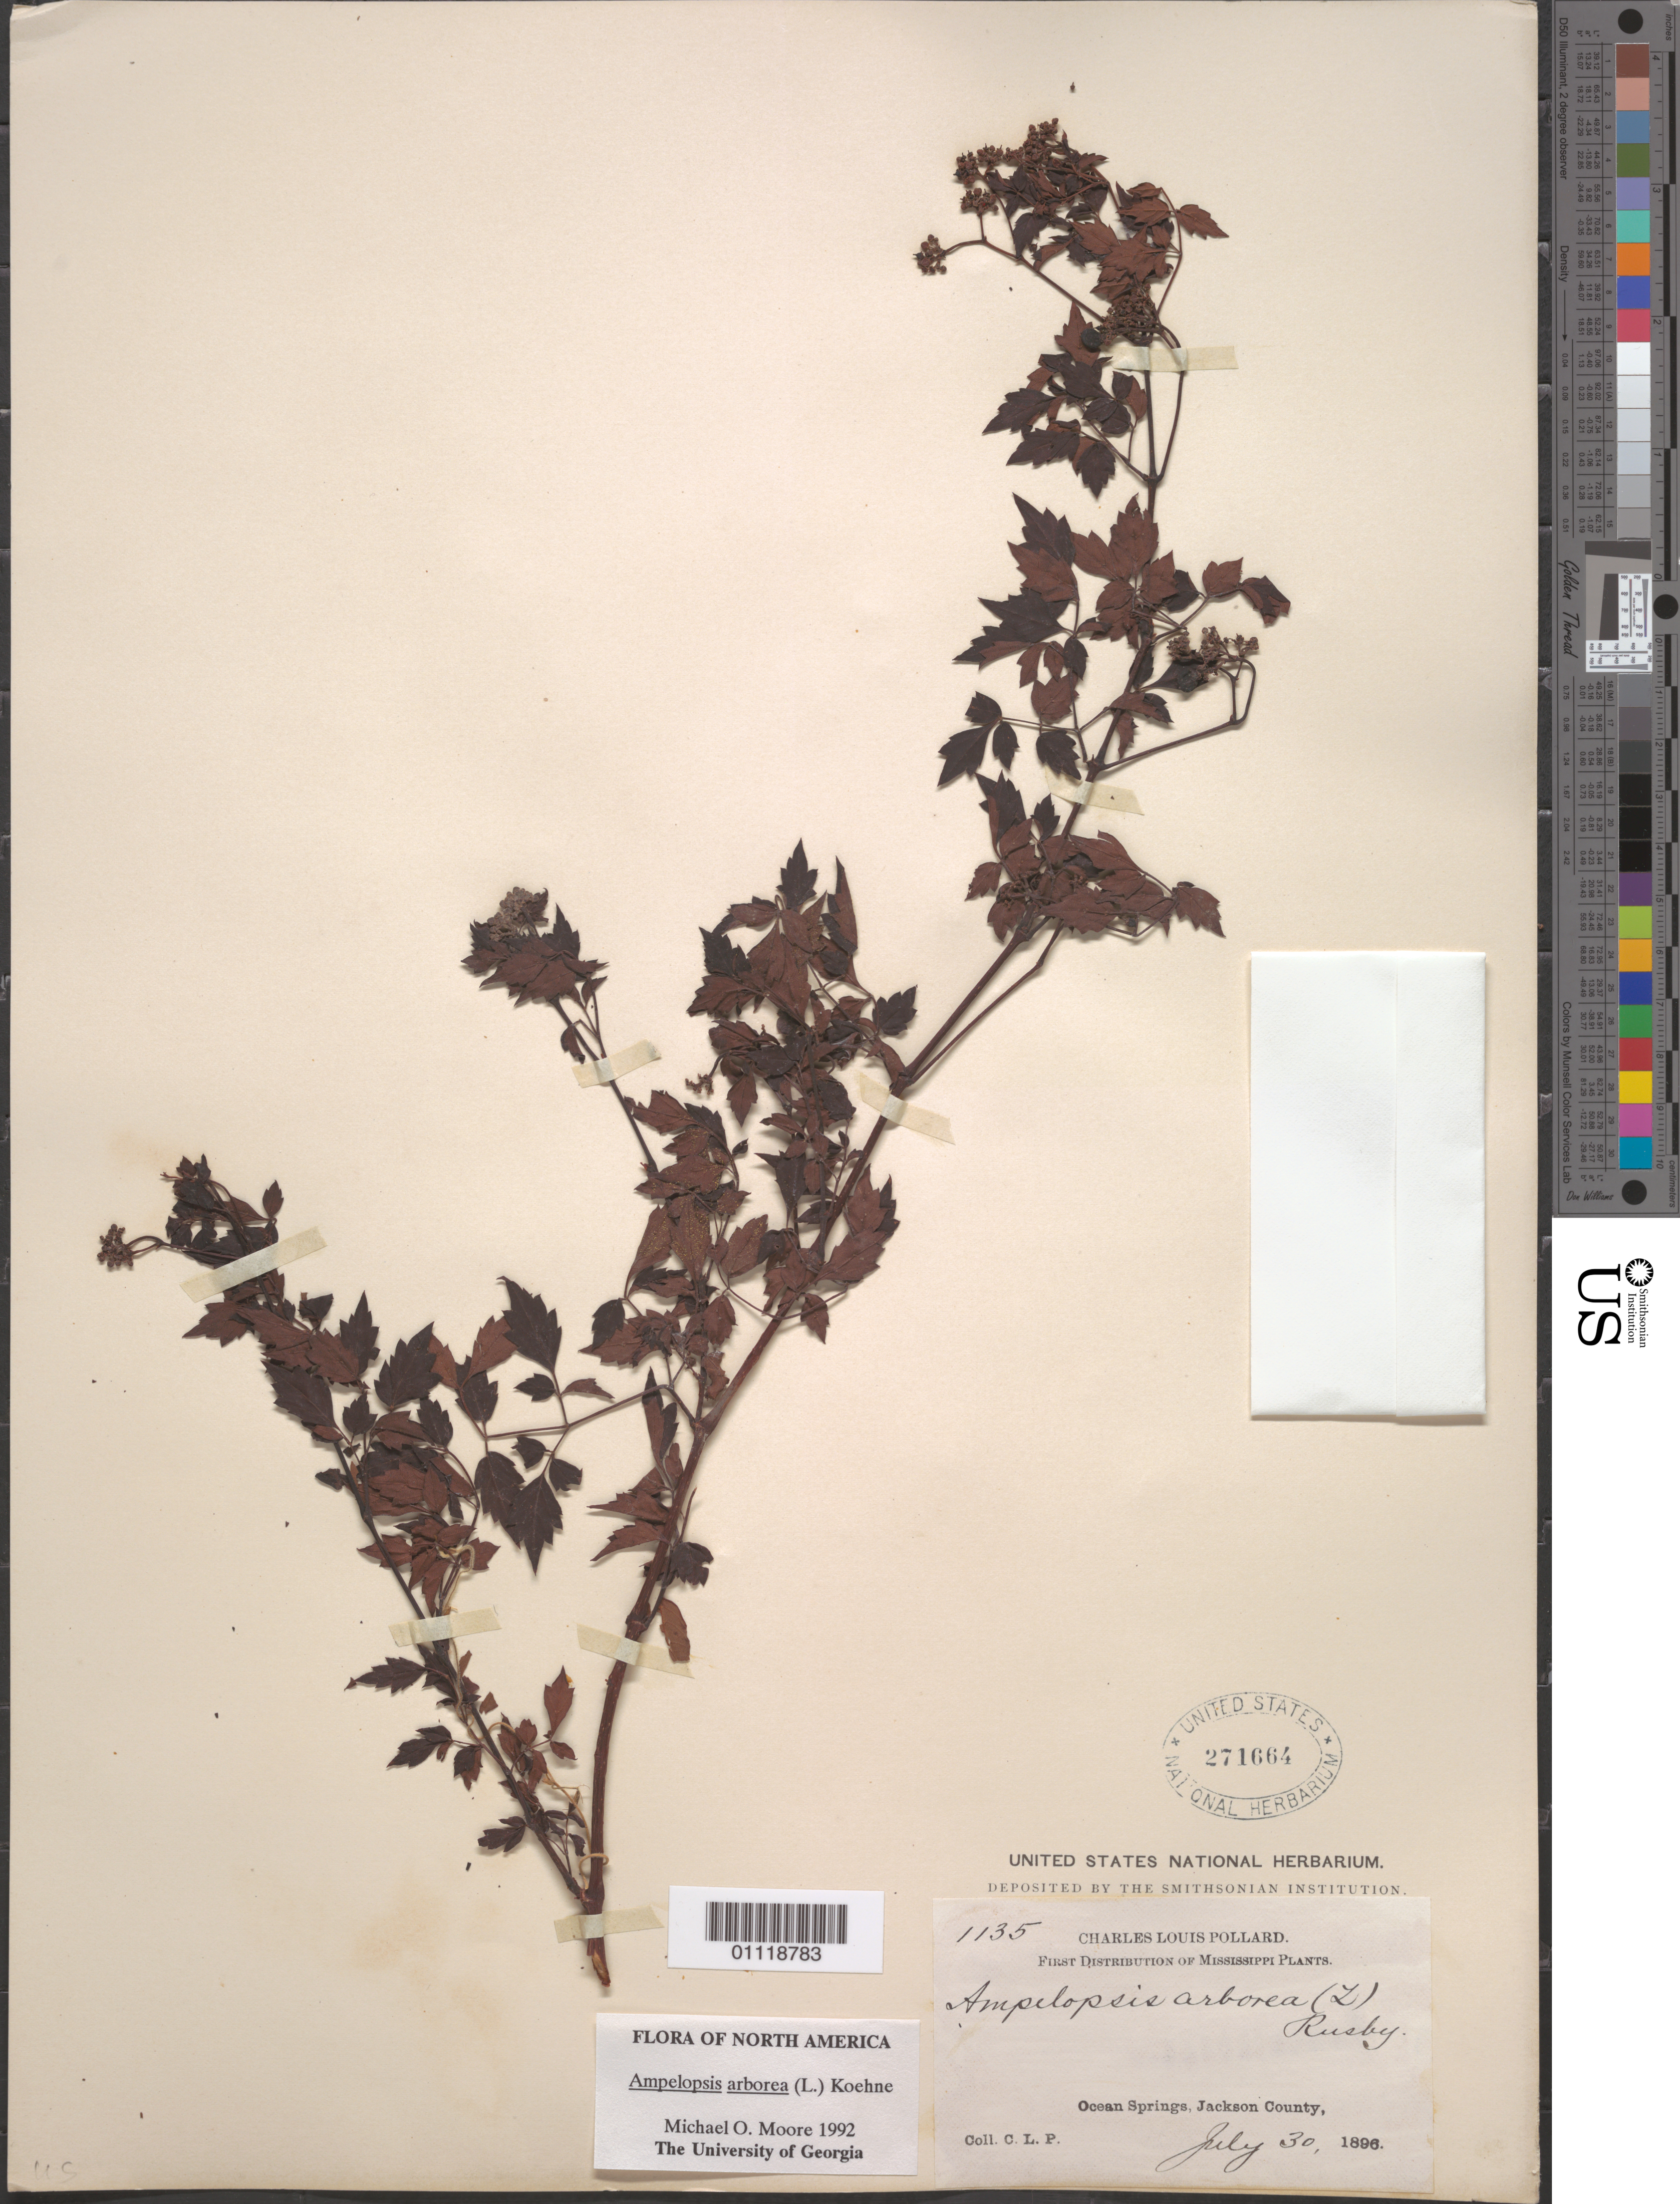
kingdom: Plantae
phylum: Tracheophyta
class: Magnoliopsida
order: Vitales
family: Vitaceae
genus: Ampelopsis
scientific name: Ampelopsis arborea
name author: (L.) Koehne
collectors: C. L. Pollard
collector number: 1135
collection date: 1896-07-30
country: United States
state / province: Mississippi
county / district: Jackson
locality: Ocean Springs.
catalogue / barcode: US 271664